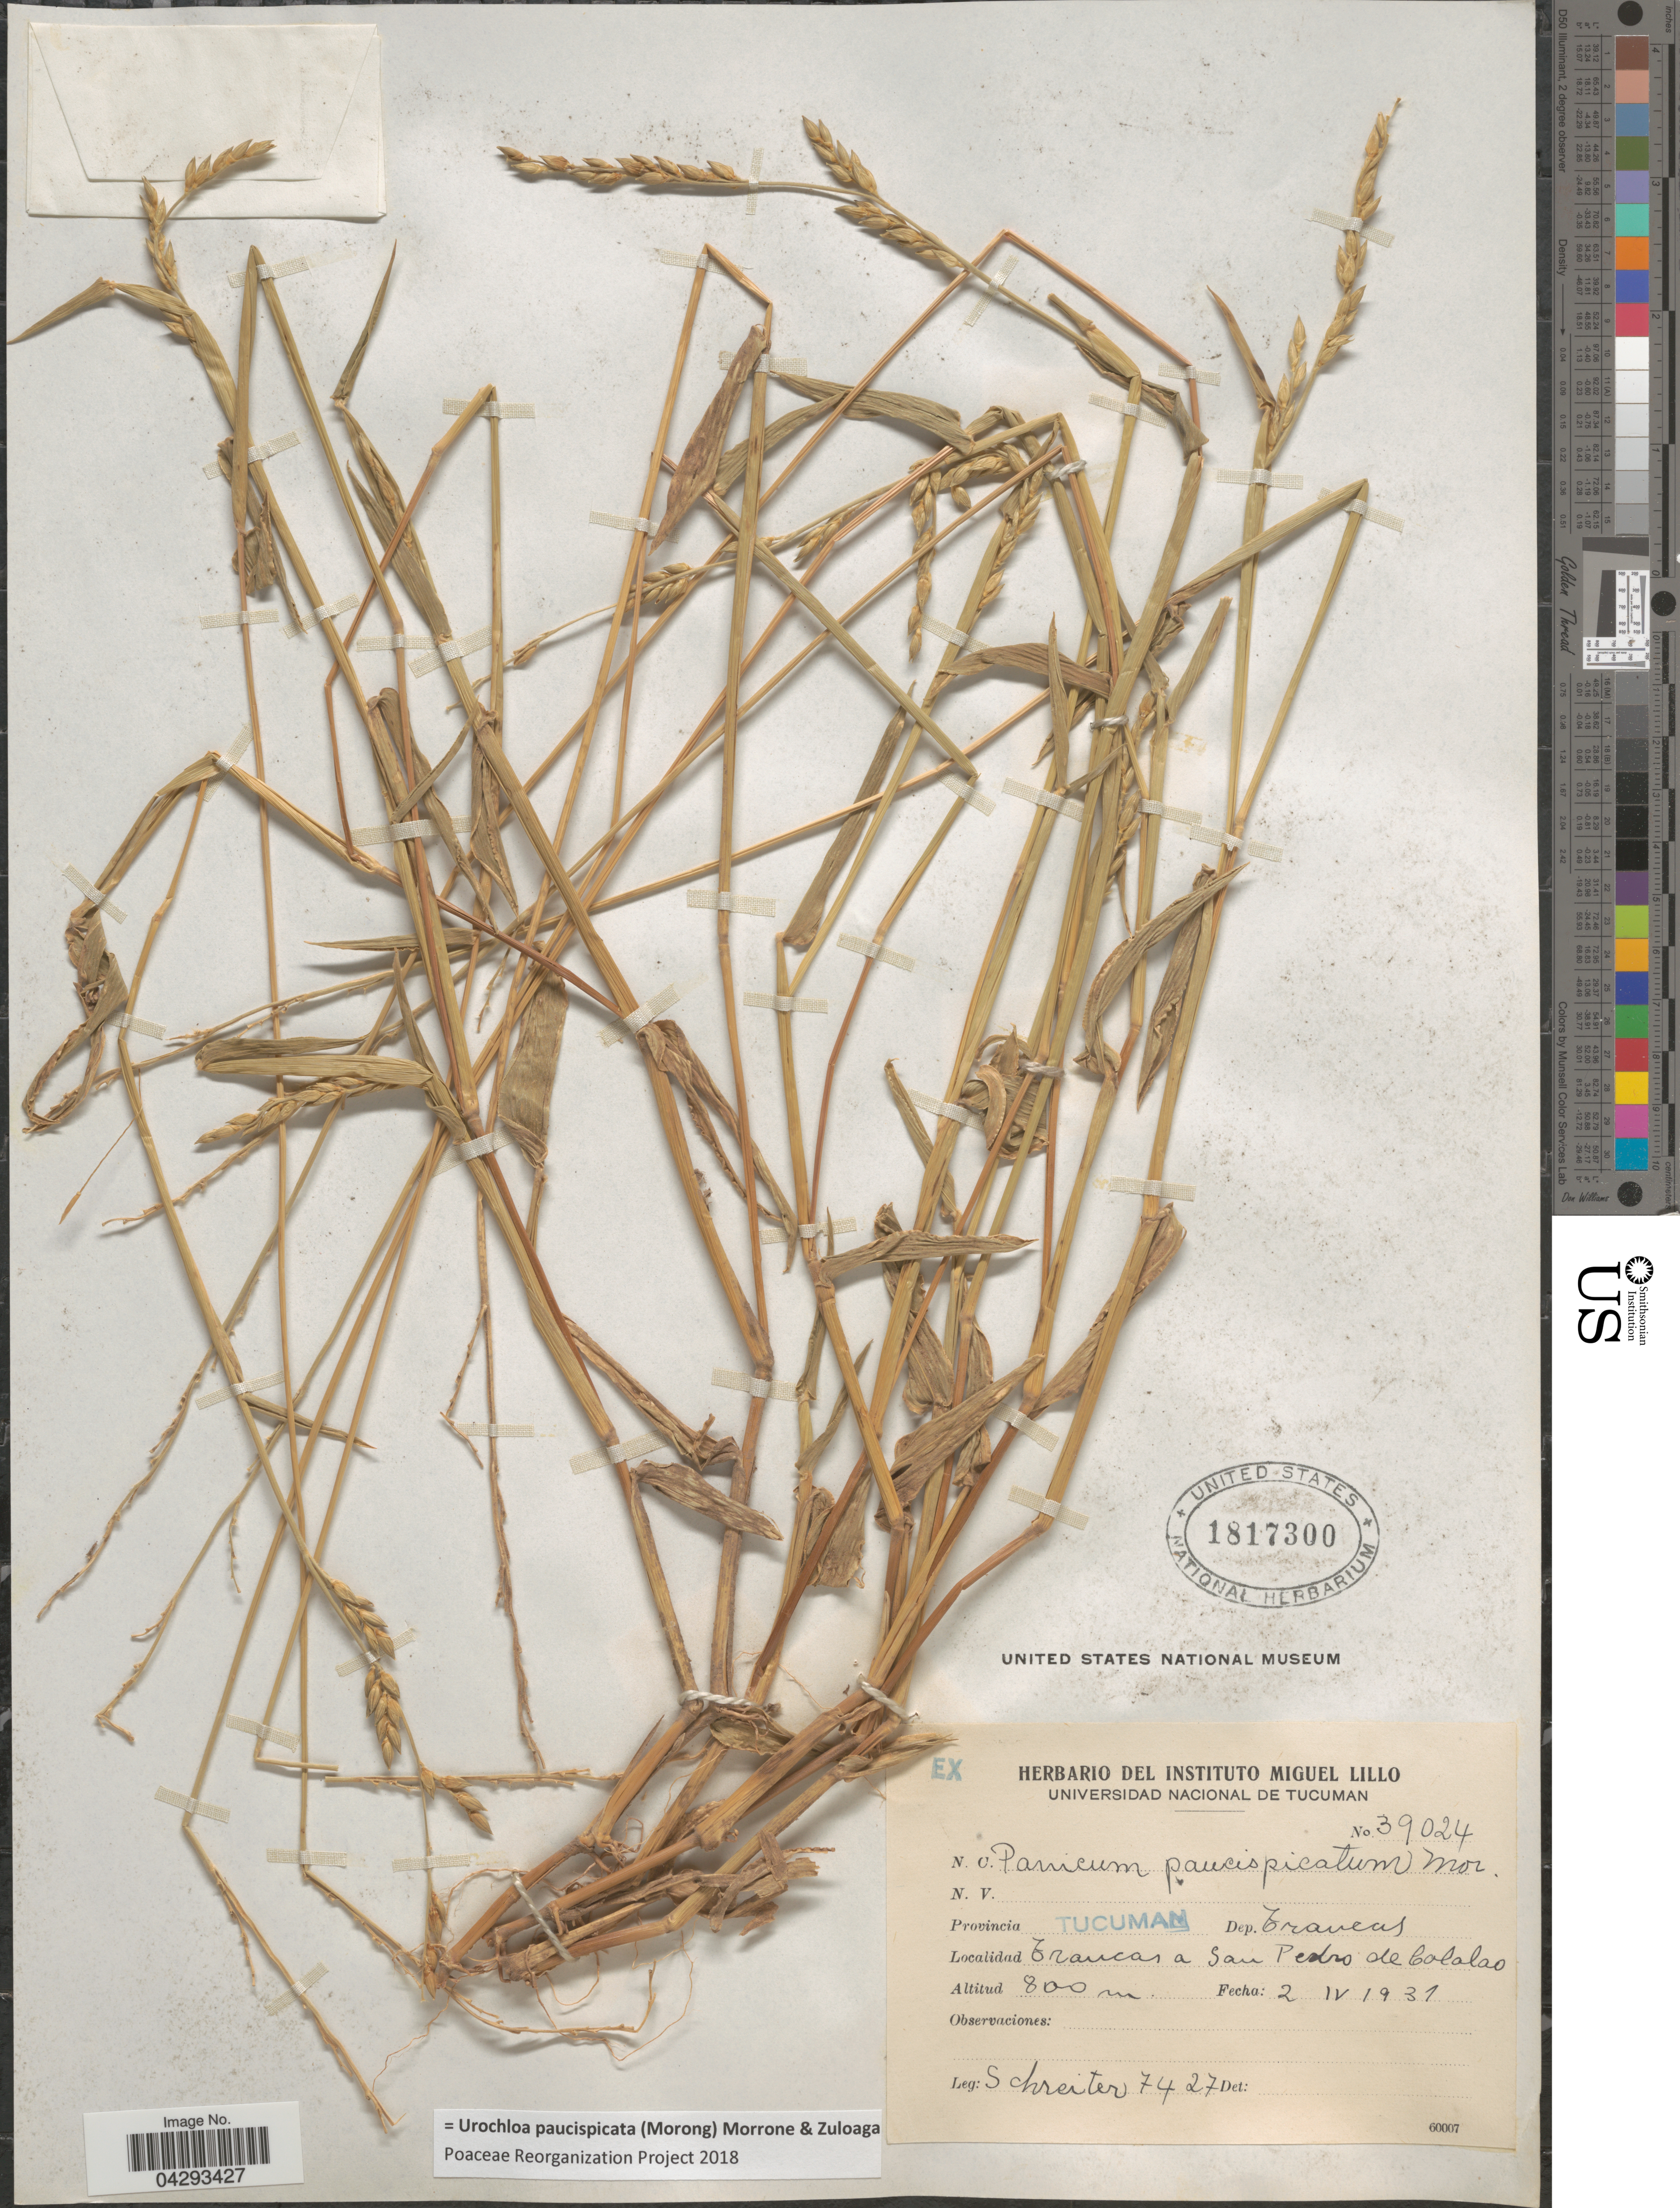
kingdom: Plantae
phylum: Tracheophyta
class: Liliopsida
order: Poales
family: Poaceae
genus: Urochloa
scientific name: Urochloa paucispicata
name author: (Morong) Morrone & Zuloaga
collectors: -. Schreiter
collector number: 7427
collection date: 1931-04-02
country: Argentina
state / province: Tucuman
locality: Dep. Tranveus. Trancas a San Pedro de Calalao.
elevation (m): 800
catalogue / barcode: US 1817300